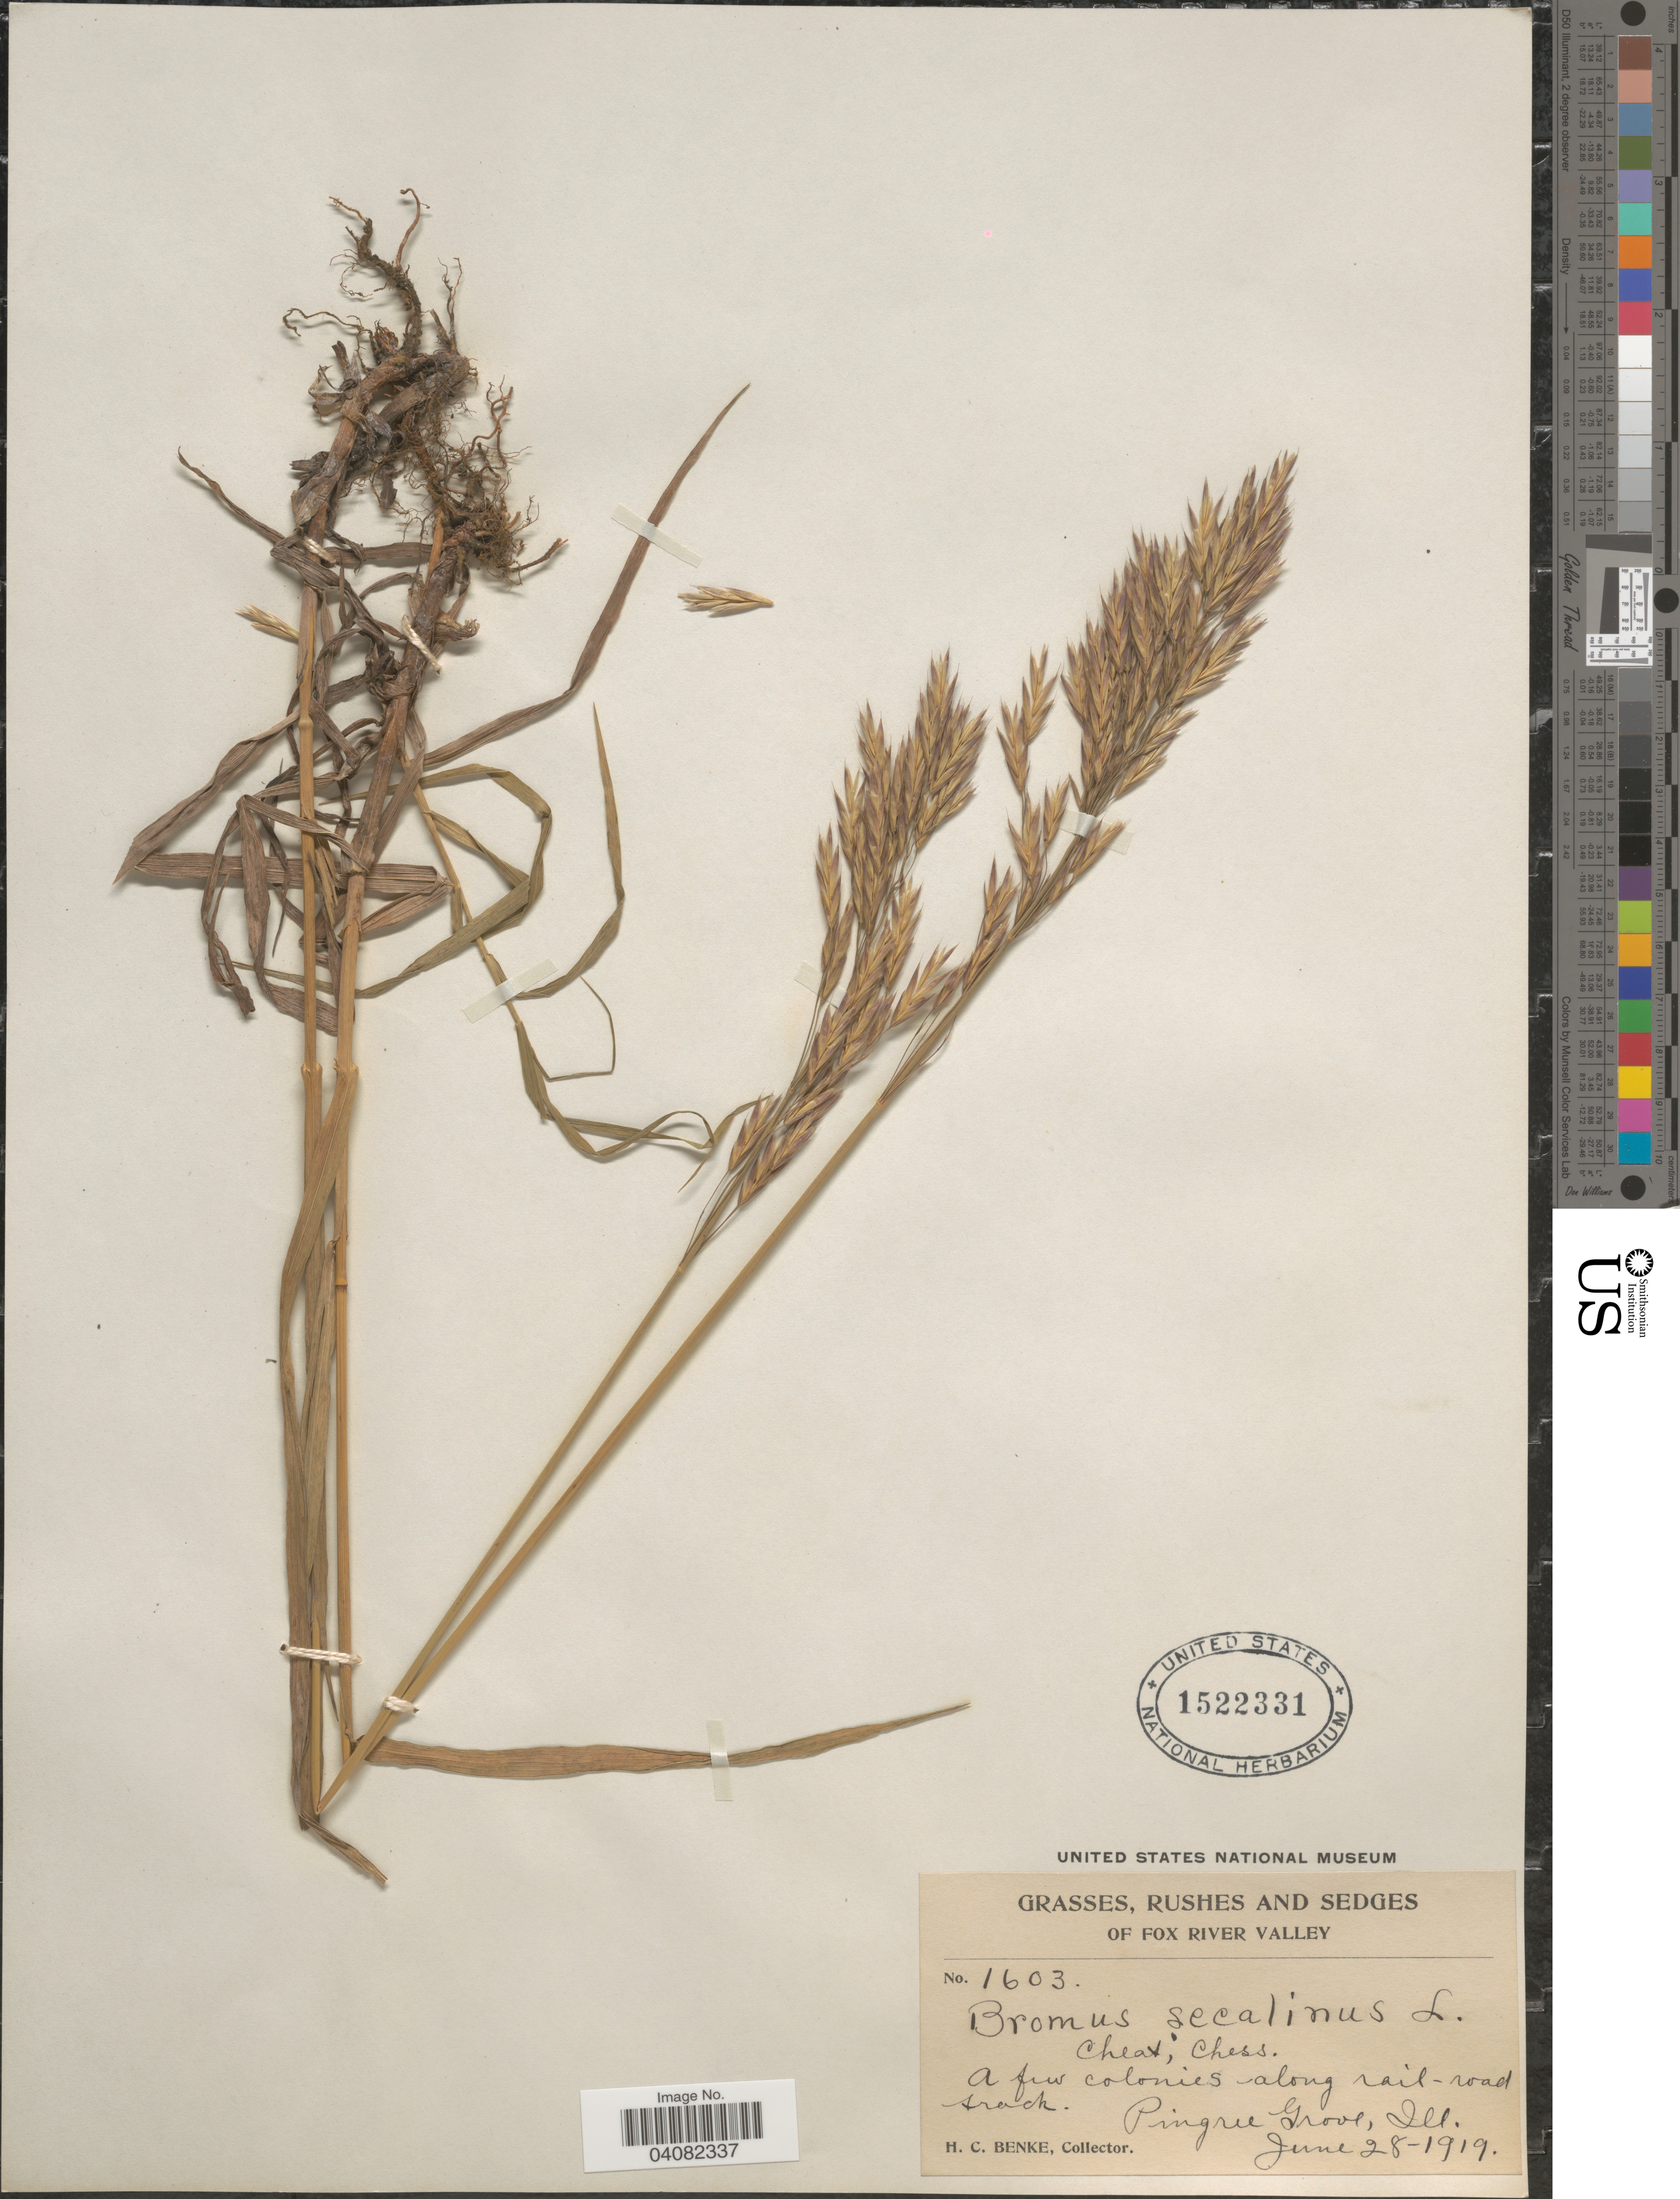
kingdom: Plantae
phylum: Tracheophyta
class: Liliopsida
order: Poales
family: Poaceae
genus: Bromus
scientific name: Bromus inermis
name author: Leyss.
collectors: H. Benke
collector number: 1603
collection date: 1919-06-28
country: United States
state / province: Illinois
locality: Fox River Valley. A few colonies along rail-road track. Pingree Grove.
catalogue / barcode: US 1522331